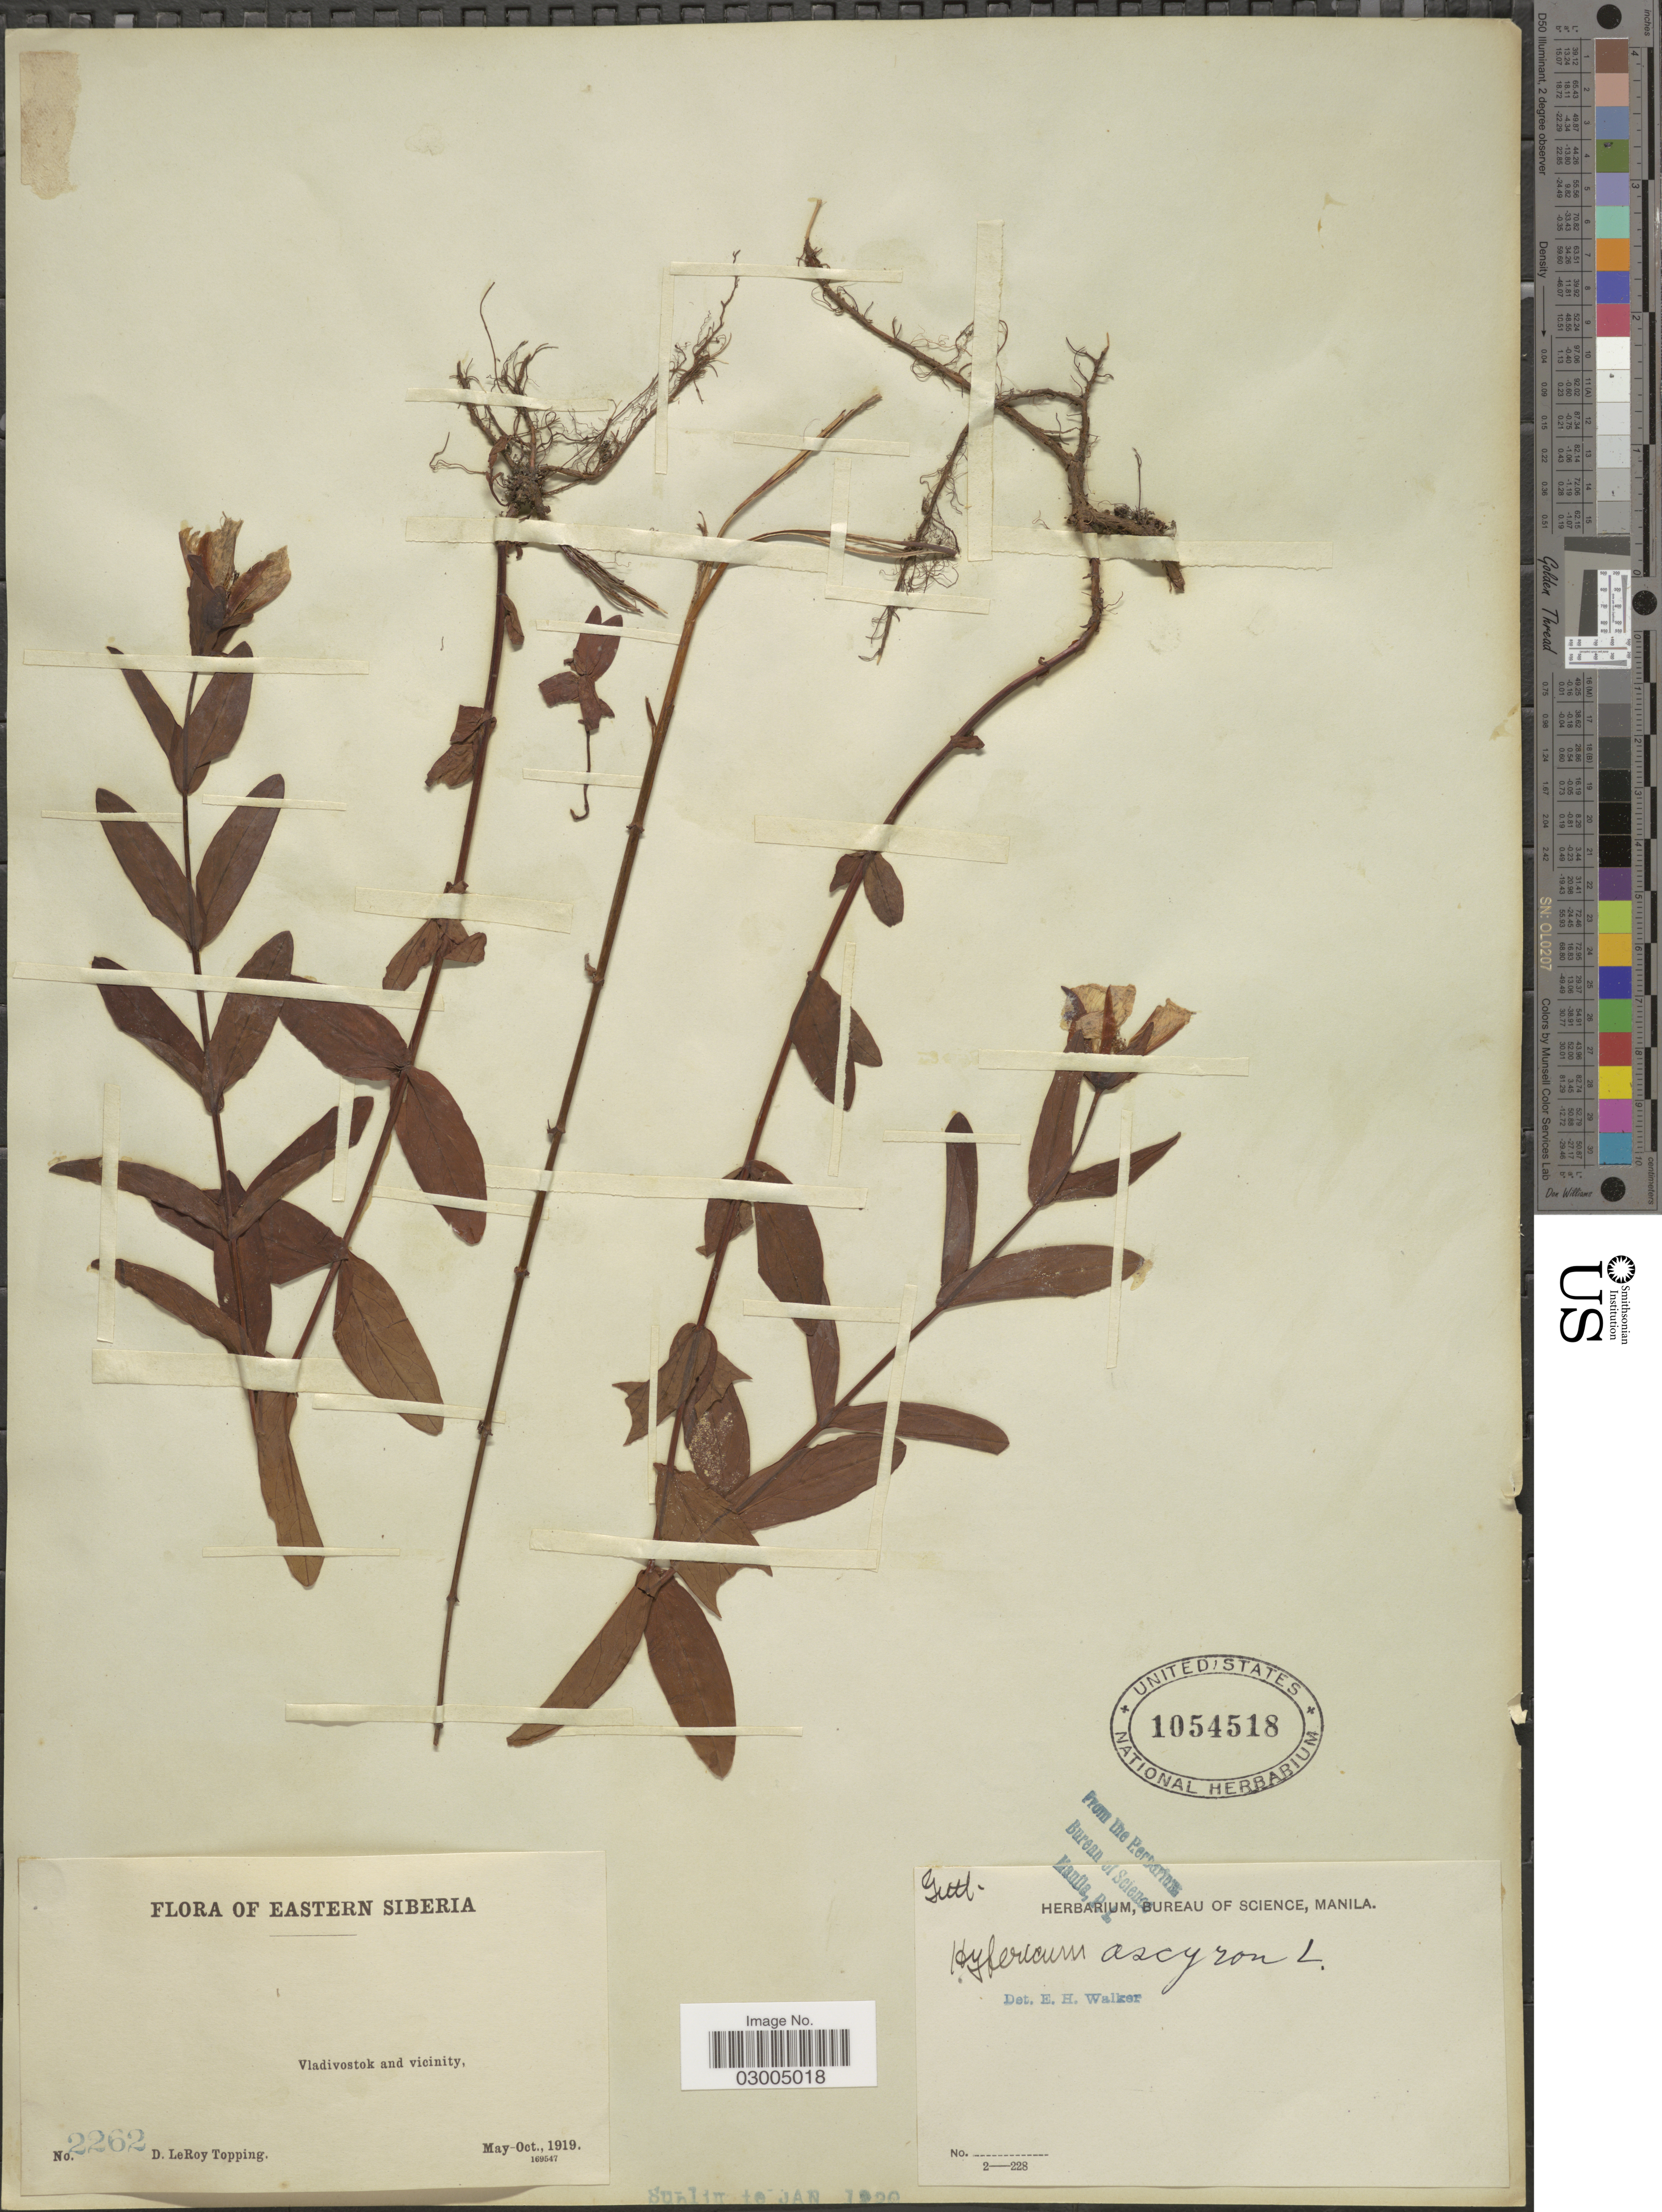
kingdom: Plantae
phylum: Tracheophyta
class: Magnoliopsida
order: Malpighiales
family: Hypericaceae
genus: Hypericum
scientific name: Hypericum ascyron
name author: L.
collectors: D. L. Topping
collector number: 2262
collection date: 1919-05/1919-10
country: Russian Federation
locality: Eastern Siberia. Vladivostok and vicinity.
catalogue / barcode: US 1054518